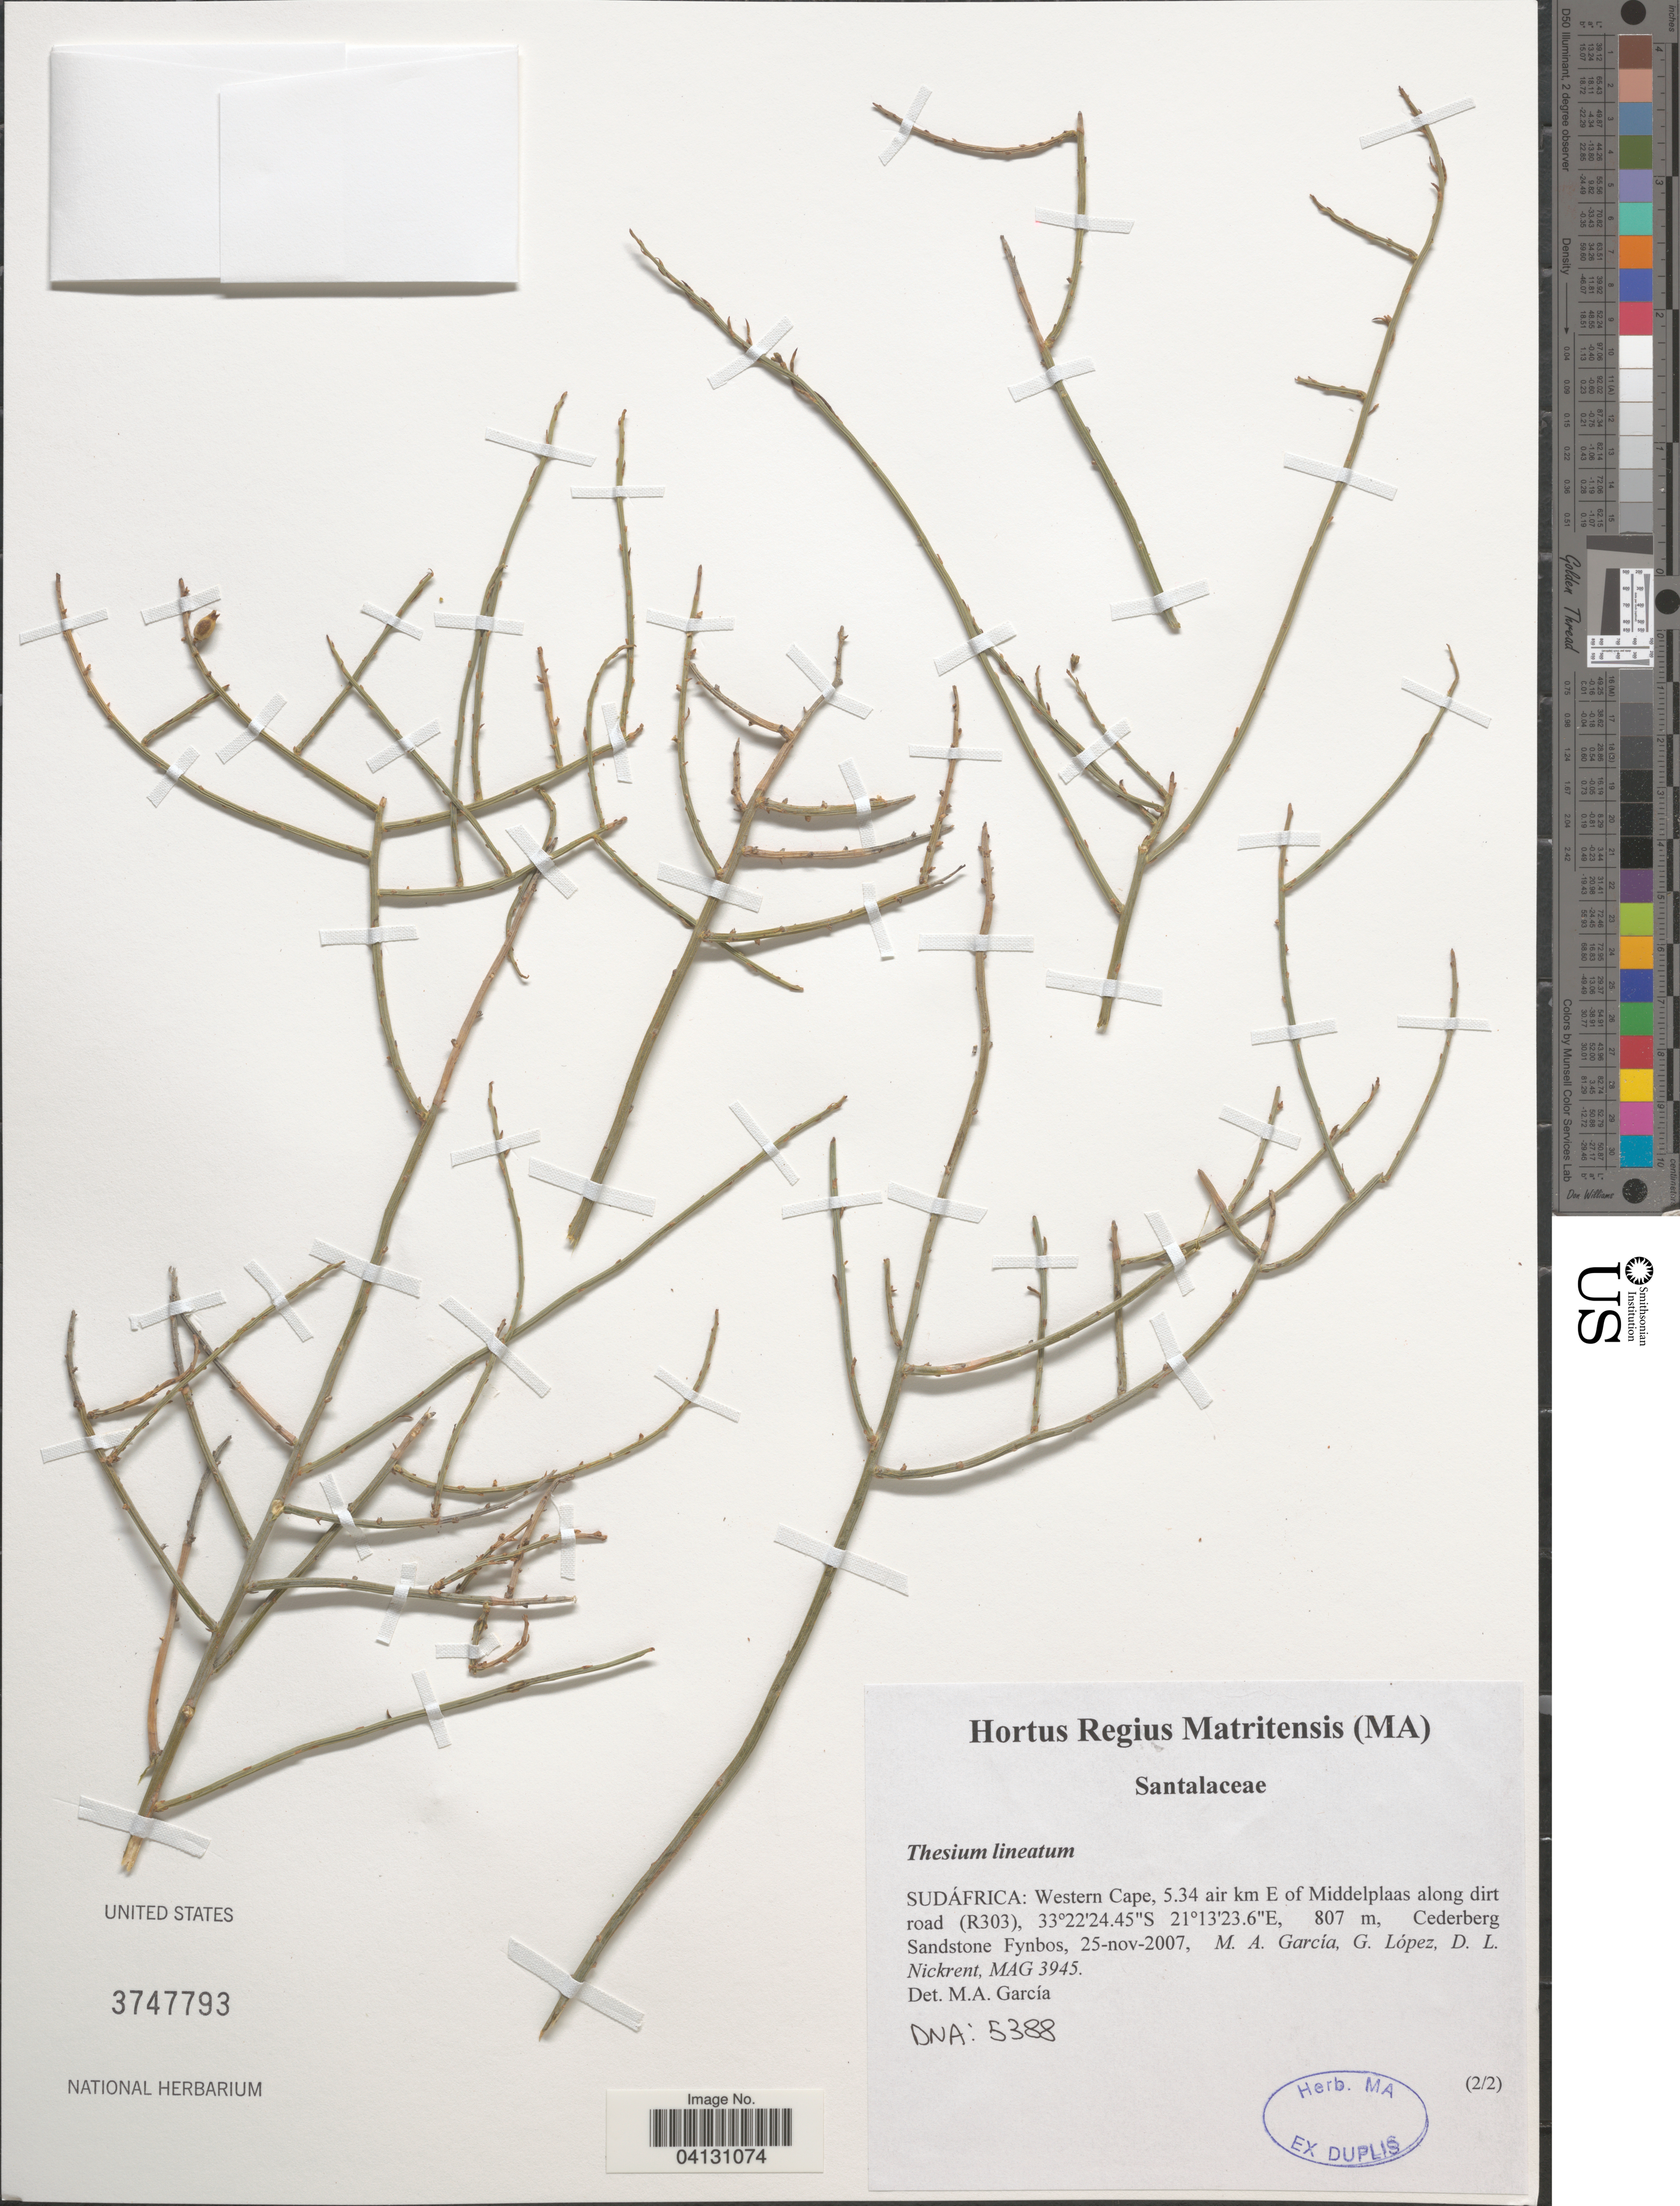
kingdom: Plantae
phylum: Tracheophyta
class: Magnoliopsida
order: Santalales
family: Thesiaceae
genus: Lacomucinaea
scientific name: Lacomucinaea lineata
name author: (L. f.) Nickrent & M.A. García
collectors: M. A. García, G. López & D. Nickrent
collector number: MAG3945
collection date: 2007-11-25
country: South Africa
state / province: Western Cape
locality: Sudáfrica: 5.34 air km E of Middelplaas along dirt road (R303). Cederberg Sandstone Fynbos.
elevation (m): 807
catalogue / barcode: US 3747793